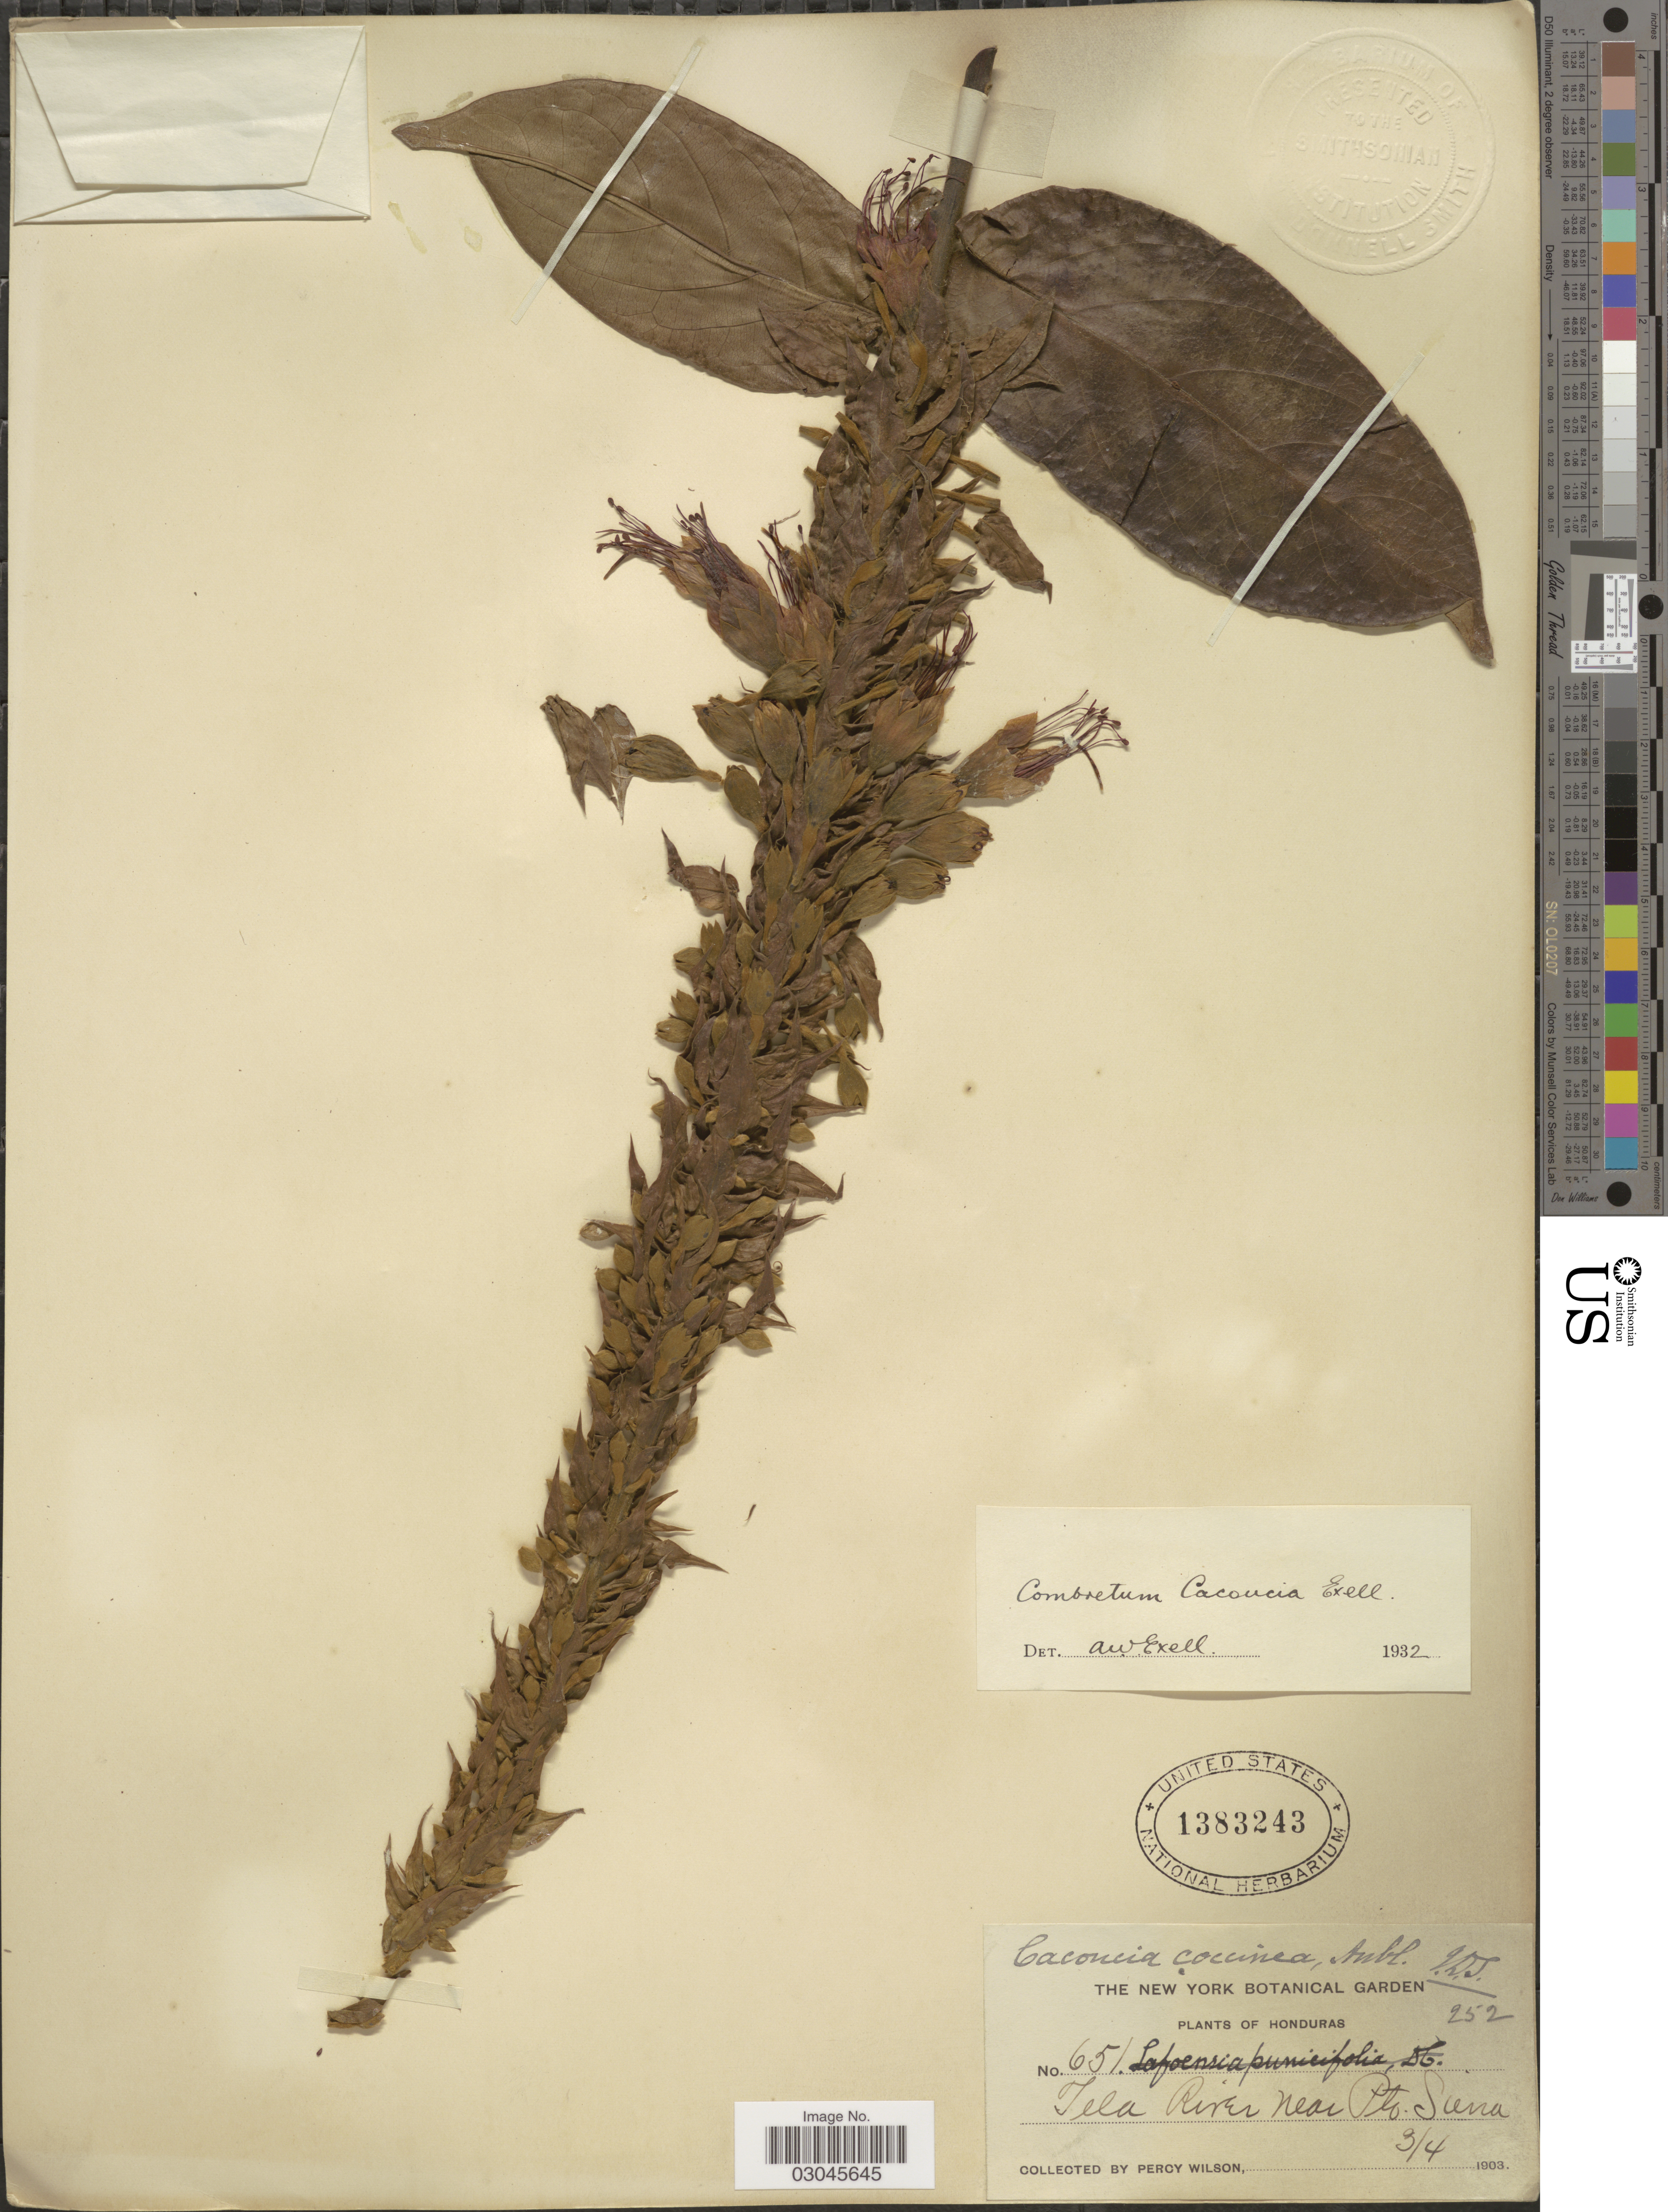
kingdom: Plantae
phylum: Tracheophyta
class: Magnoliopsida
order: Myrtales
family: Combretaceae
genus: Combretum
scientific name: Combretum cacoucia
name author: Exell ex Sandwith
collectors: P. Wilson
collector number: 651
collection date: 1903-04-03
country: Honduras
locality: Tela River near Pto. Sierra.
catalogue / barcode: US 1383243